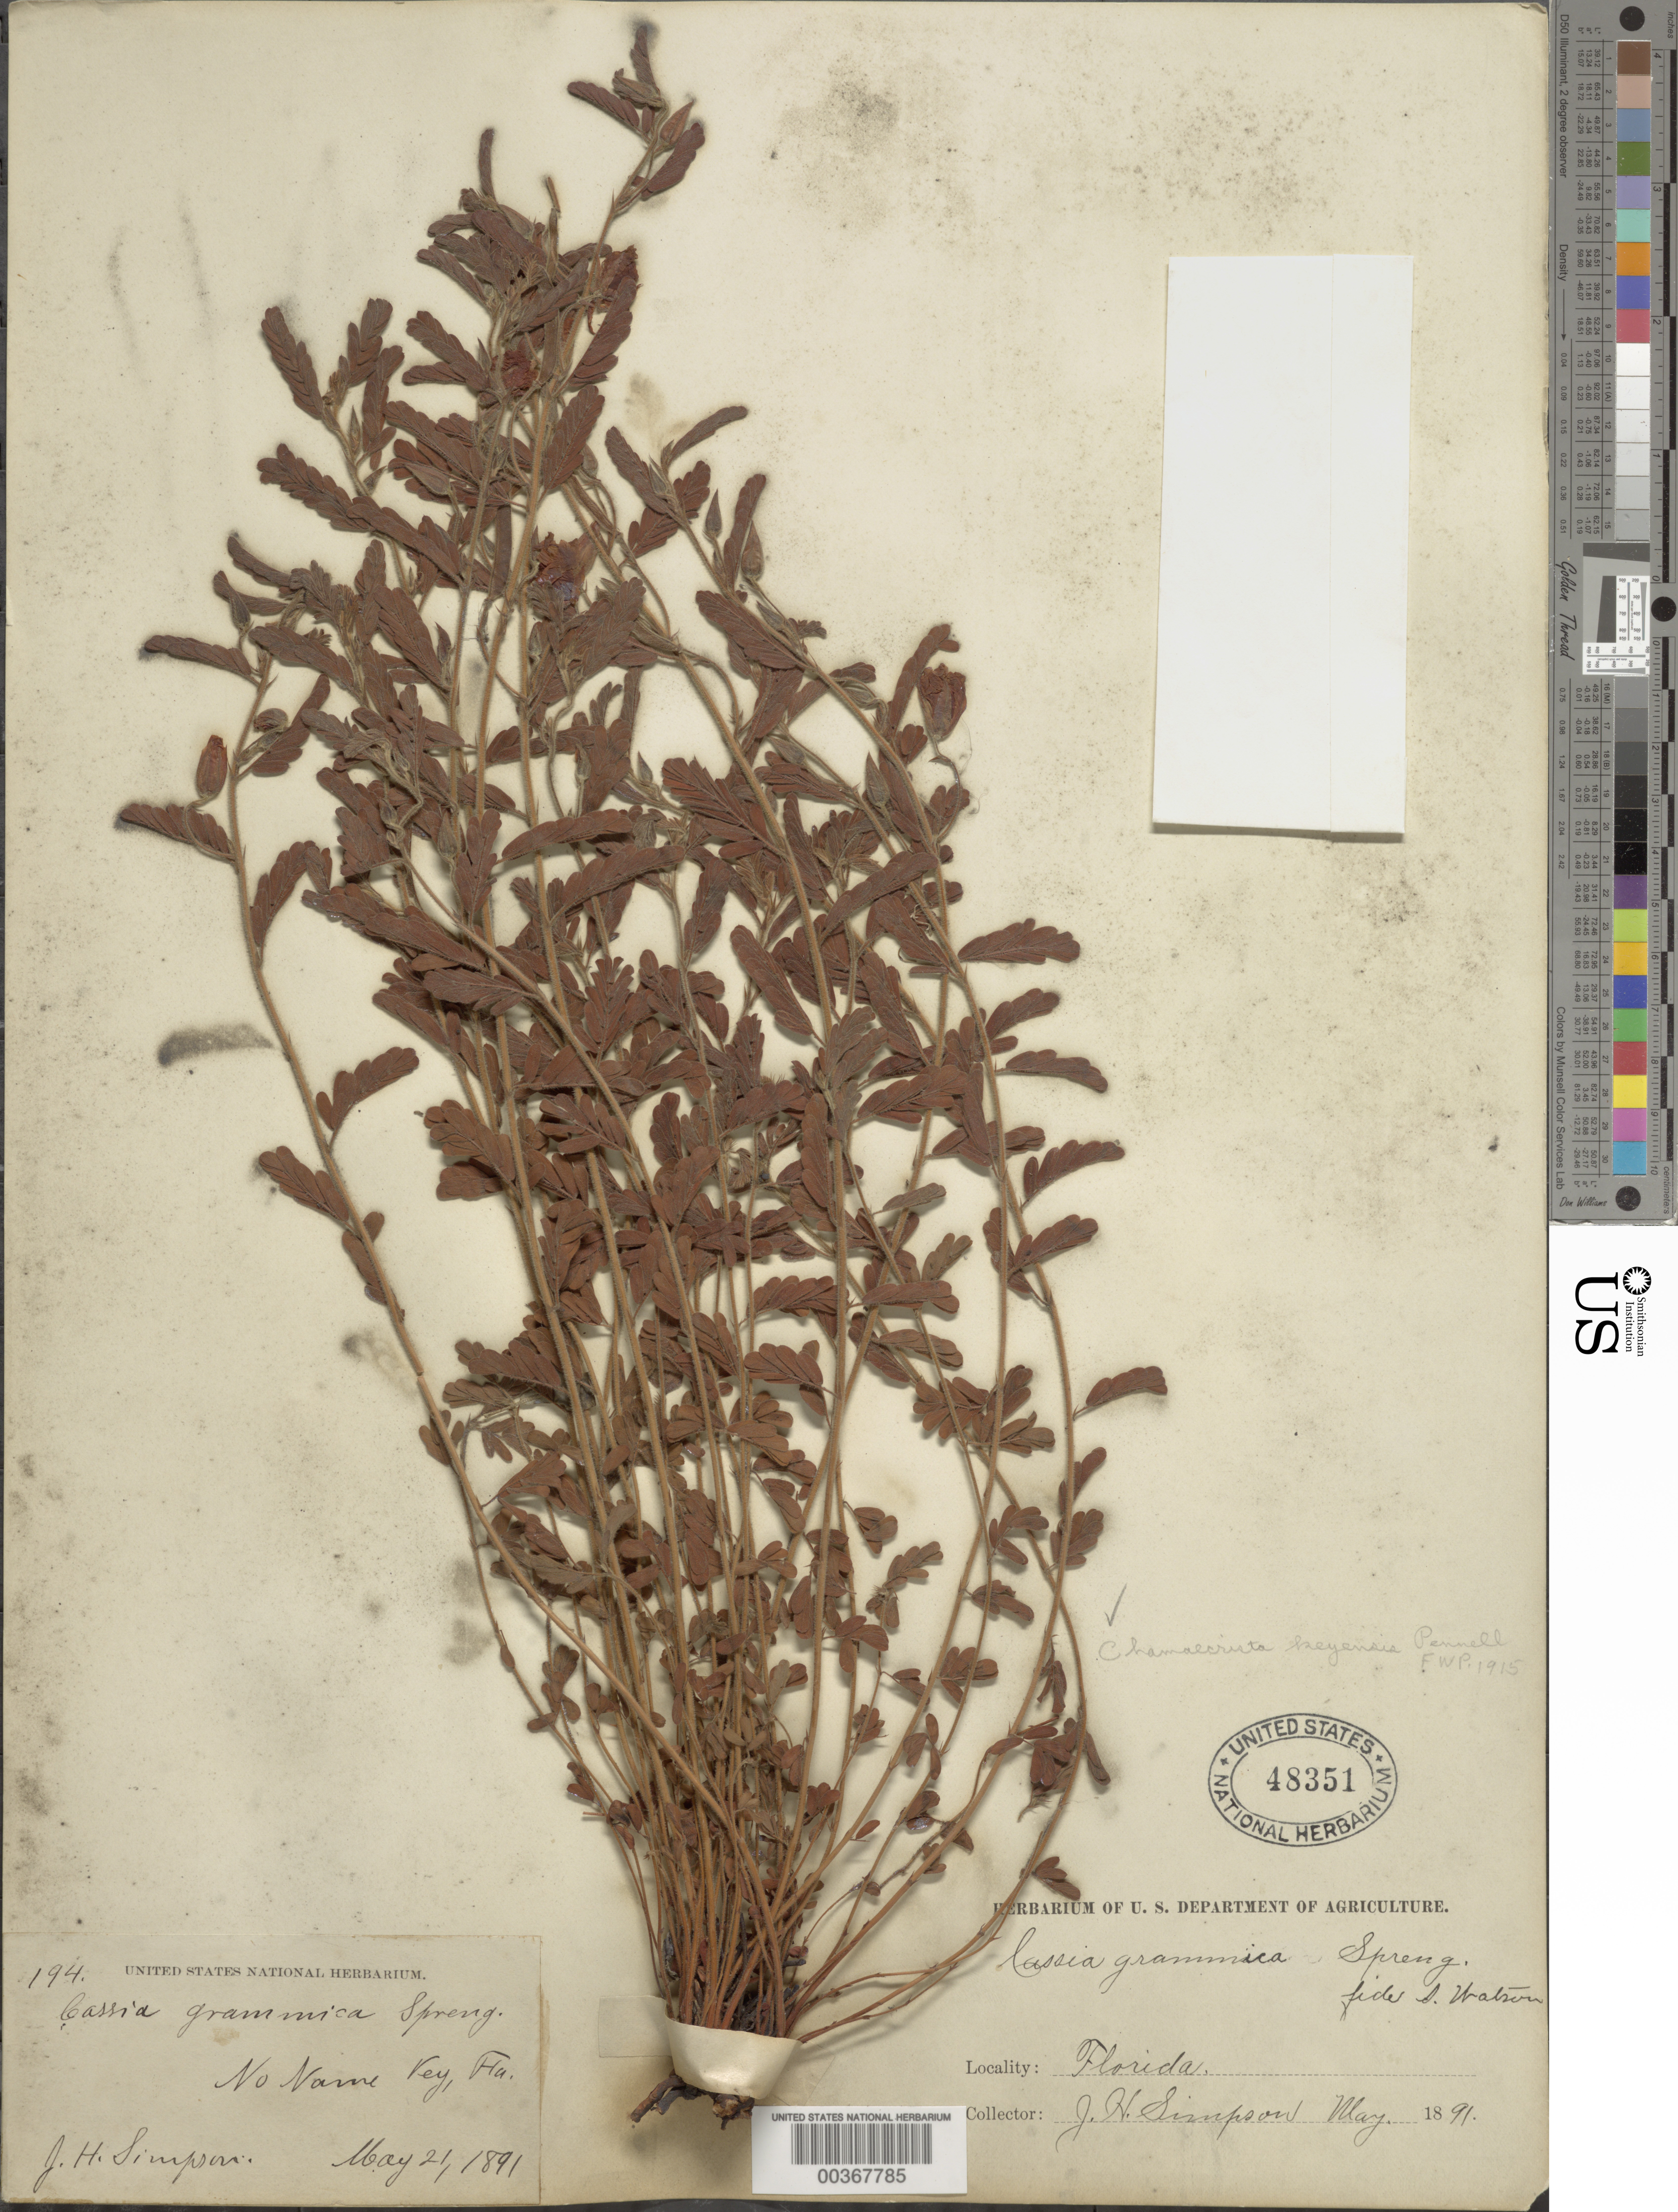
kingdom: Plantae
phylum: Tracheophyta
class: Magnoliopsida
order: Fabales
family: Fabaceae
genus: Chamaecrista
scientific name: Chamaecrista lineata var. keyensis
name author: (Pennell) H.S. Irwin & Barneby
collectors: J. H. Simpson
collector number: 194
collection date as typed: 21 May 1891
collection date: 1891-05-21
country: United States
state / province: Florida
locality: No-name key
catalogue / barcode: US 48351